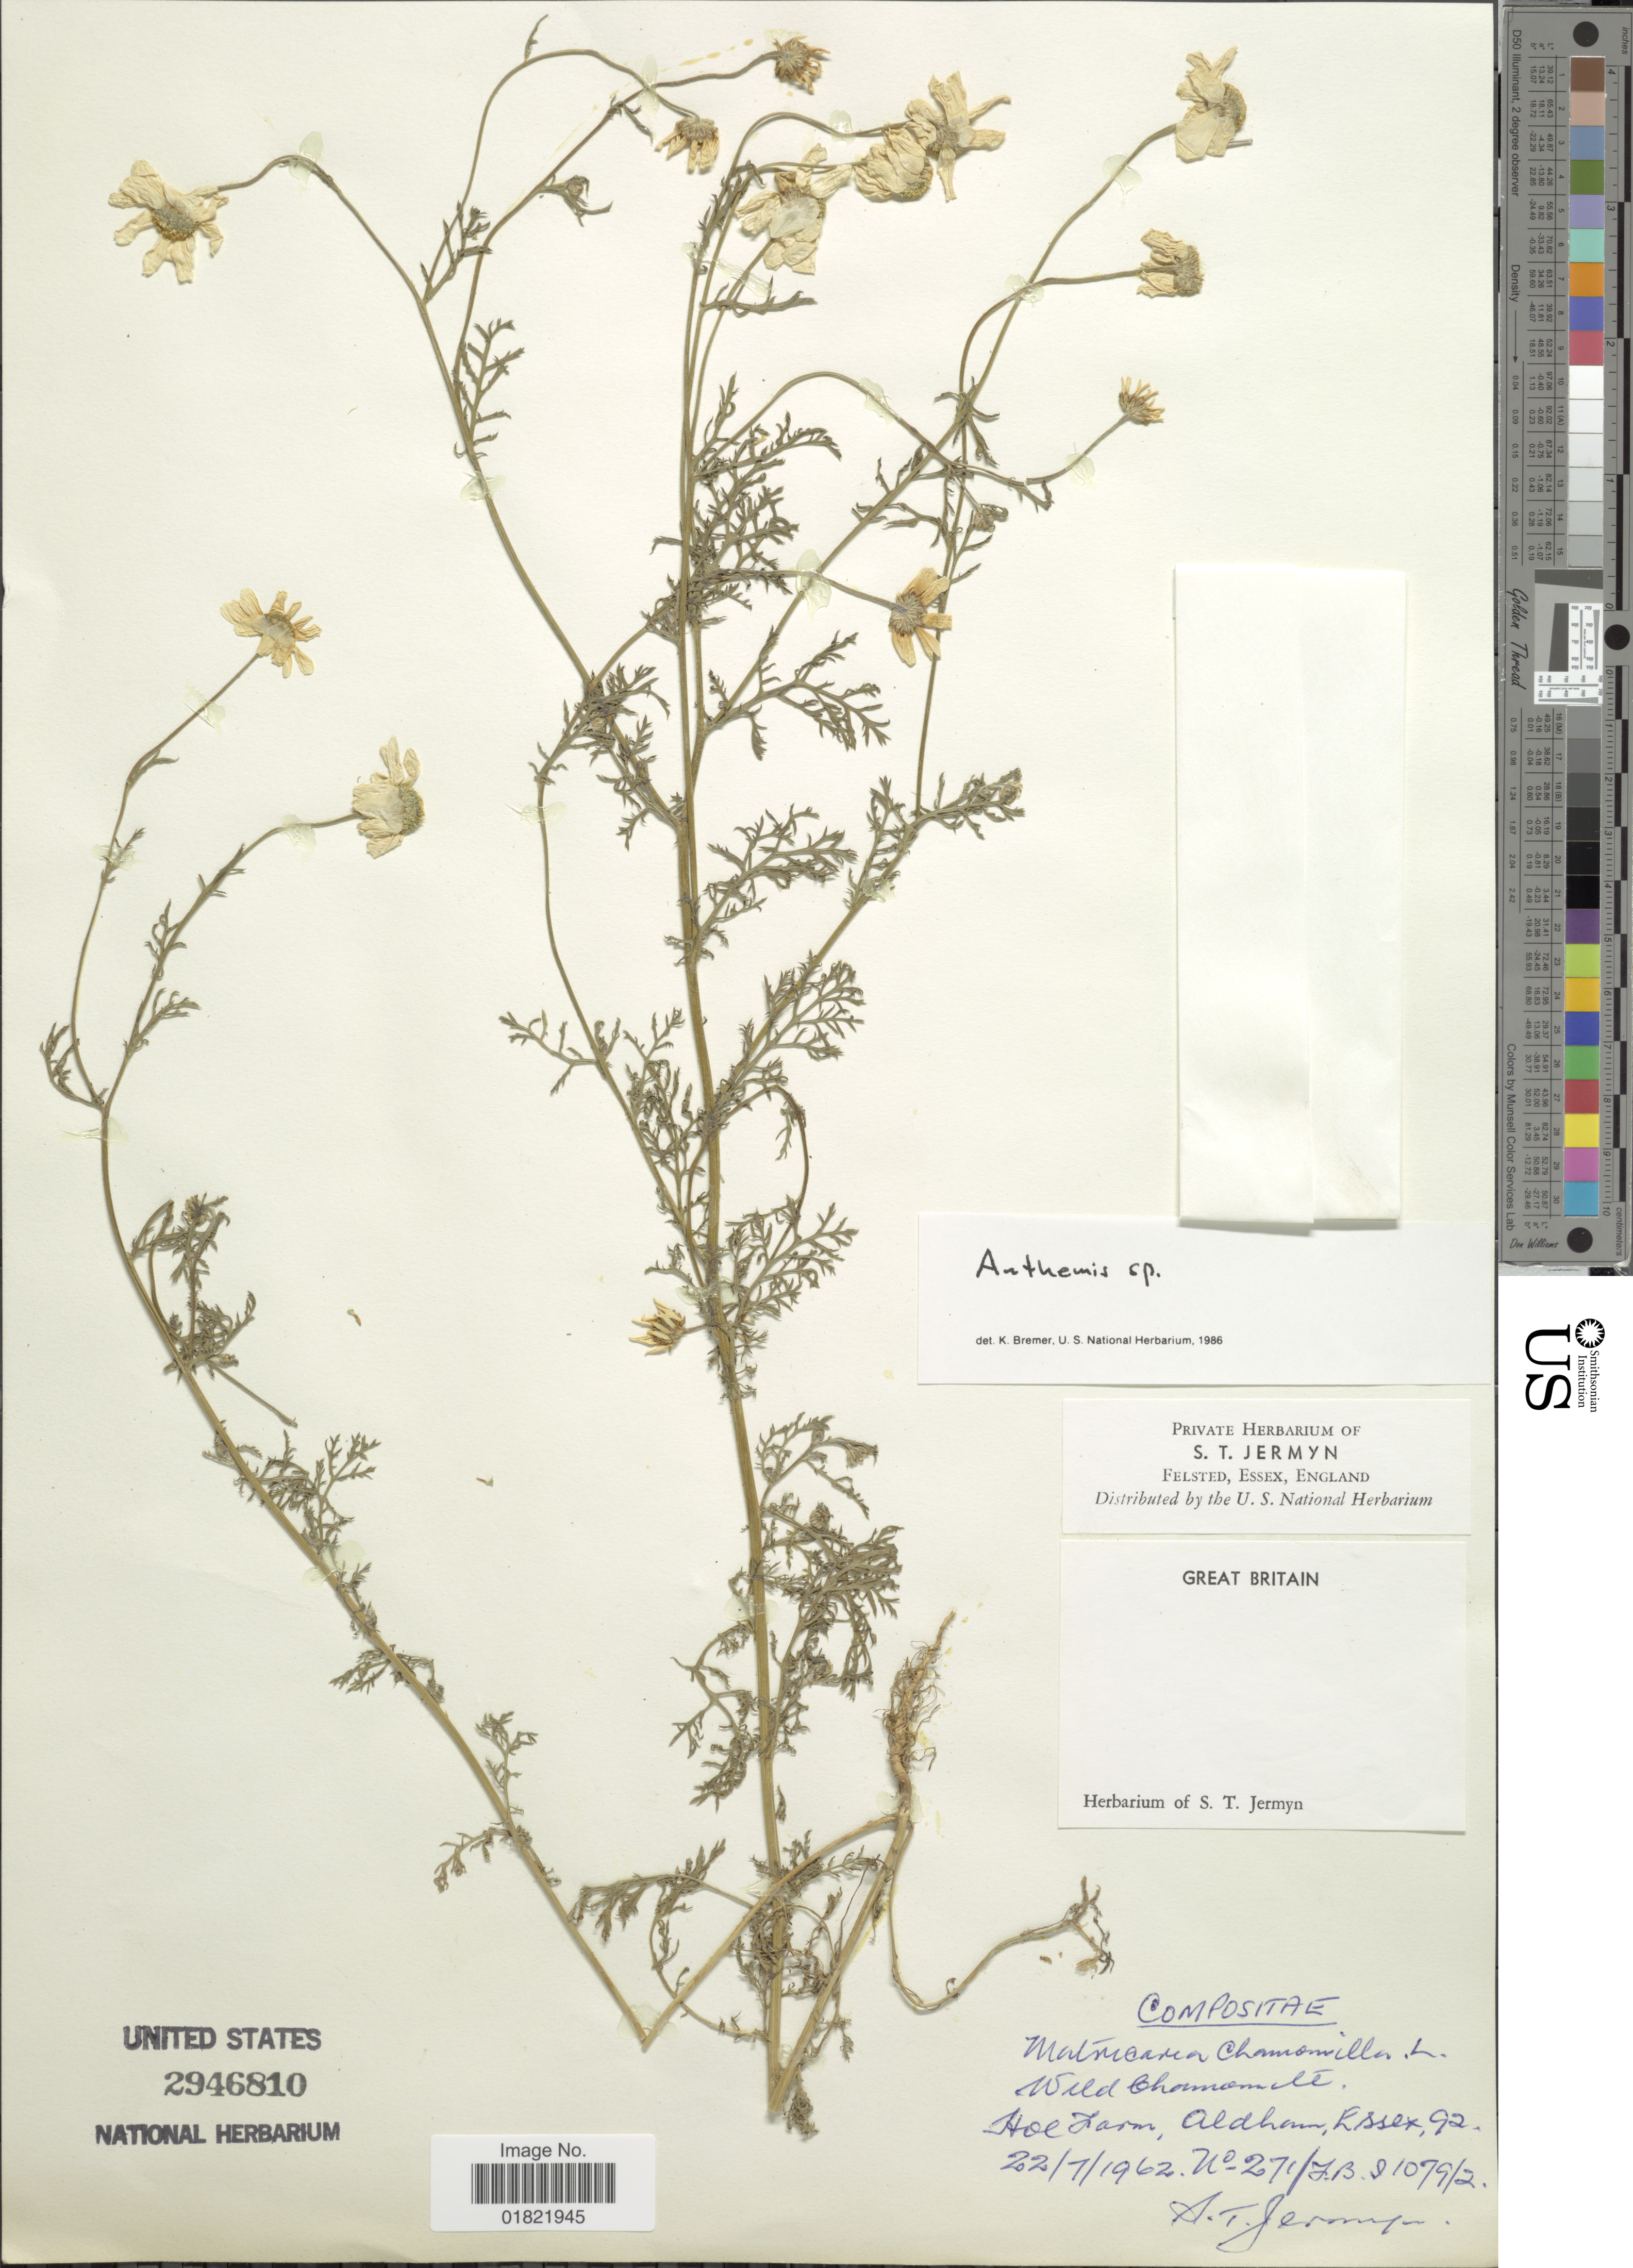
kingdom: Plantae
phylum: Tracheophyta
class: Magnoliopsida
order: Asterales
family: Asteraceae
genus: Anthemis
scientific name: Anthemis sp.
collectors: S. Jermyn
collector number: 271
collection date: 1962-07-22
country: United Kingdom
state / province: England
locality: Hoe Farm, Aldham, Essex 92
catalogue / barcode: US 2946810